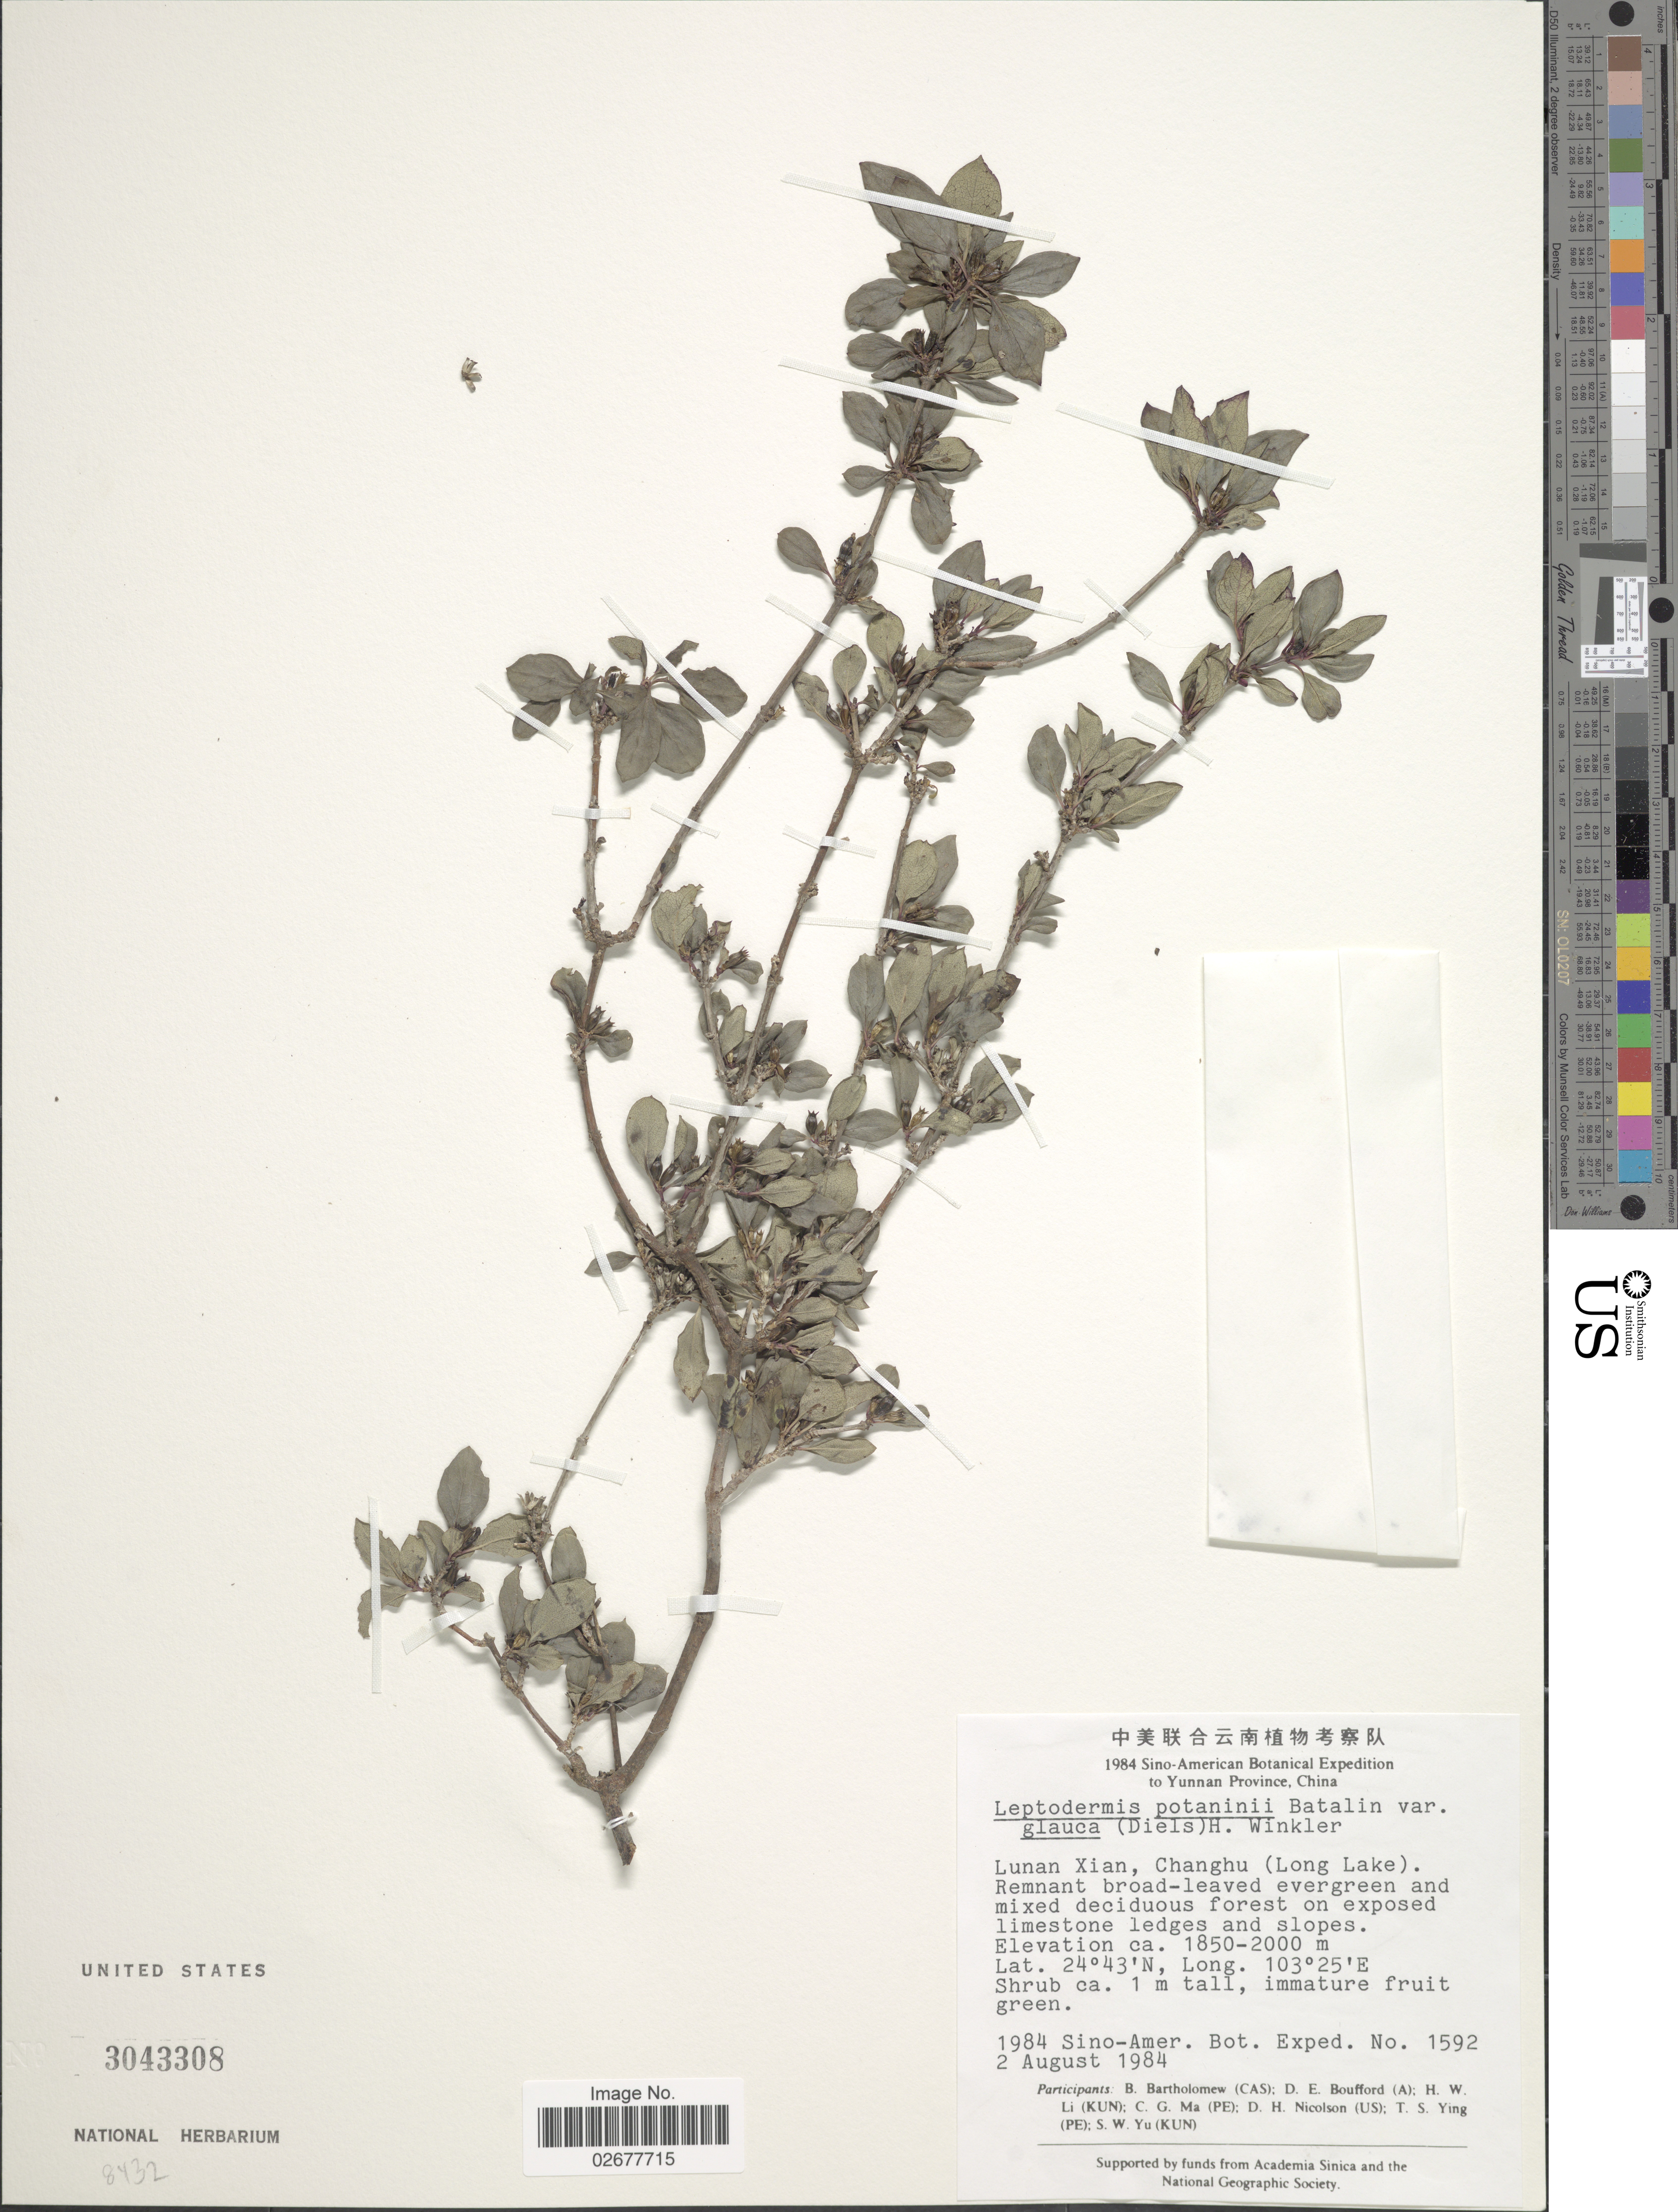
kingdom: Plantae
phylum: Tracheophyta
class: Magnoliopsida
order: Gentianales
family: Rubiaceae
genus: Leptodermis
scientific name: Leptodermis potanini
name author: Batalin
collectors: Sino-Amer. Bot. Exped. 1984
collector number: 1592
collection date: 1984-08-02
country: China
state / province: Yunnan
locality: Lunan Xian, Changhu (Long Lake).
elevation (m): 1850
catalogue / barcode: US 3043308